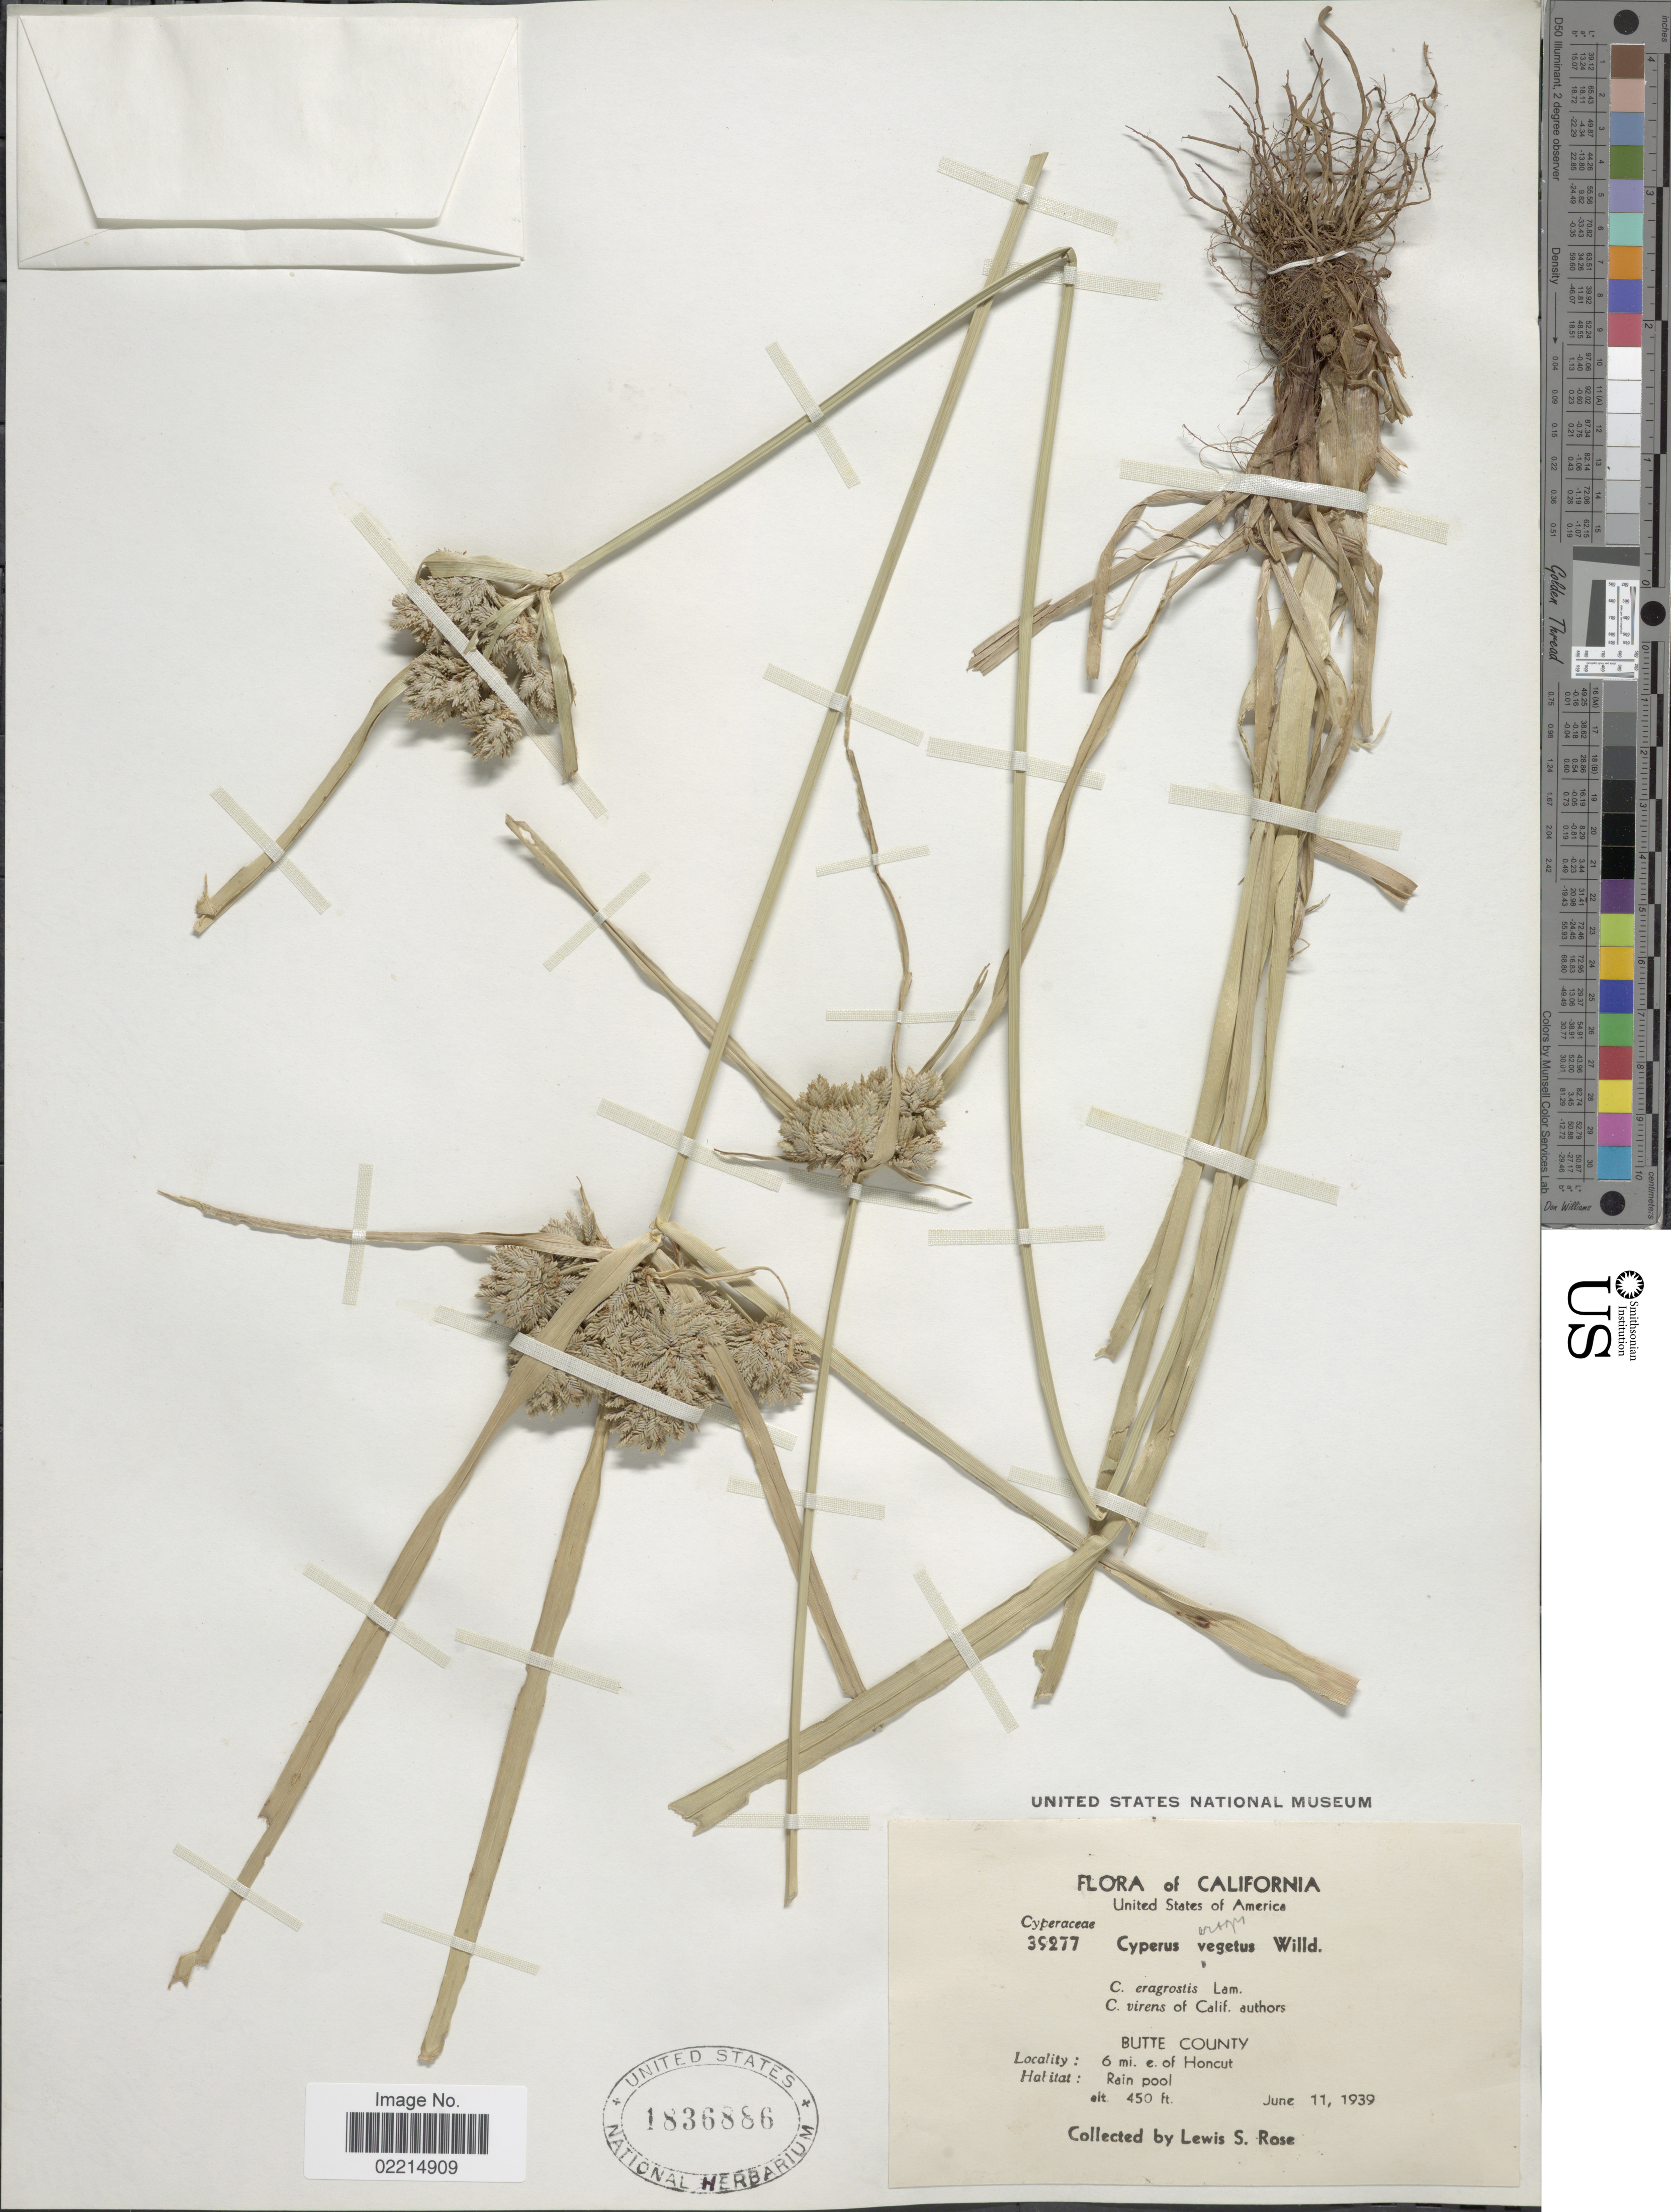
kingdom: Plantae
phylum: Tracheophyta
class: Liliopsida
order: Poales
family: Cyperaceae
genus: Cyperus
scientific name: Cyperus eragrostis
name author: Lam.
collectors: L. S. Rose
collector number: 39277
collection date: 1939-06-11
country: United States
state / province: California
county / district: Butte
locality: Butte County, 6 mi. e. of Honcut, rain pool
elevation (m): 137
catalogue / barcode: US 1836886